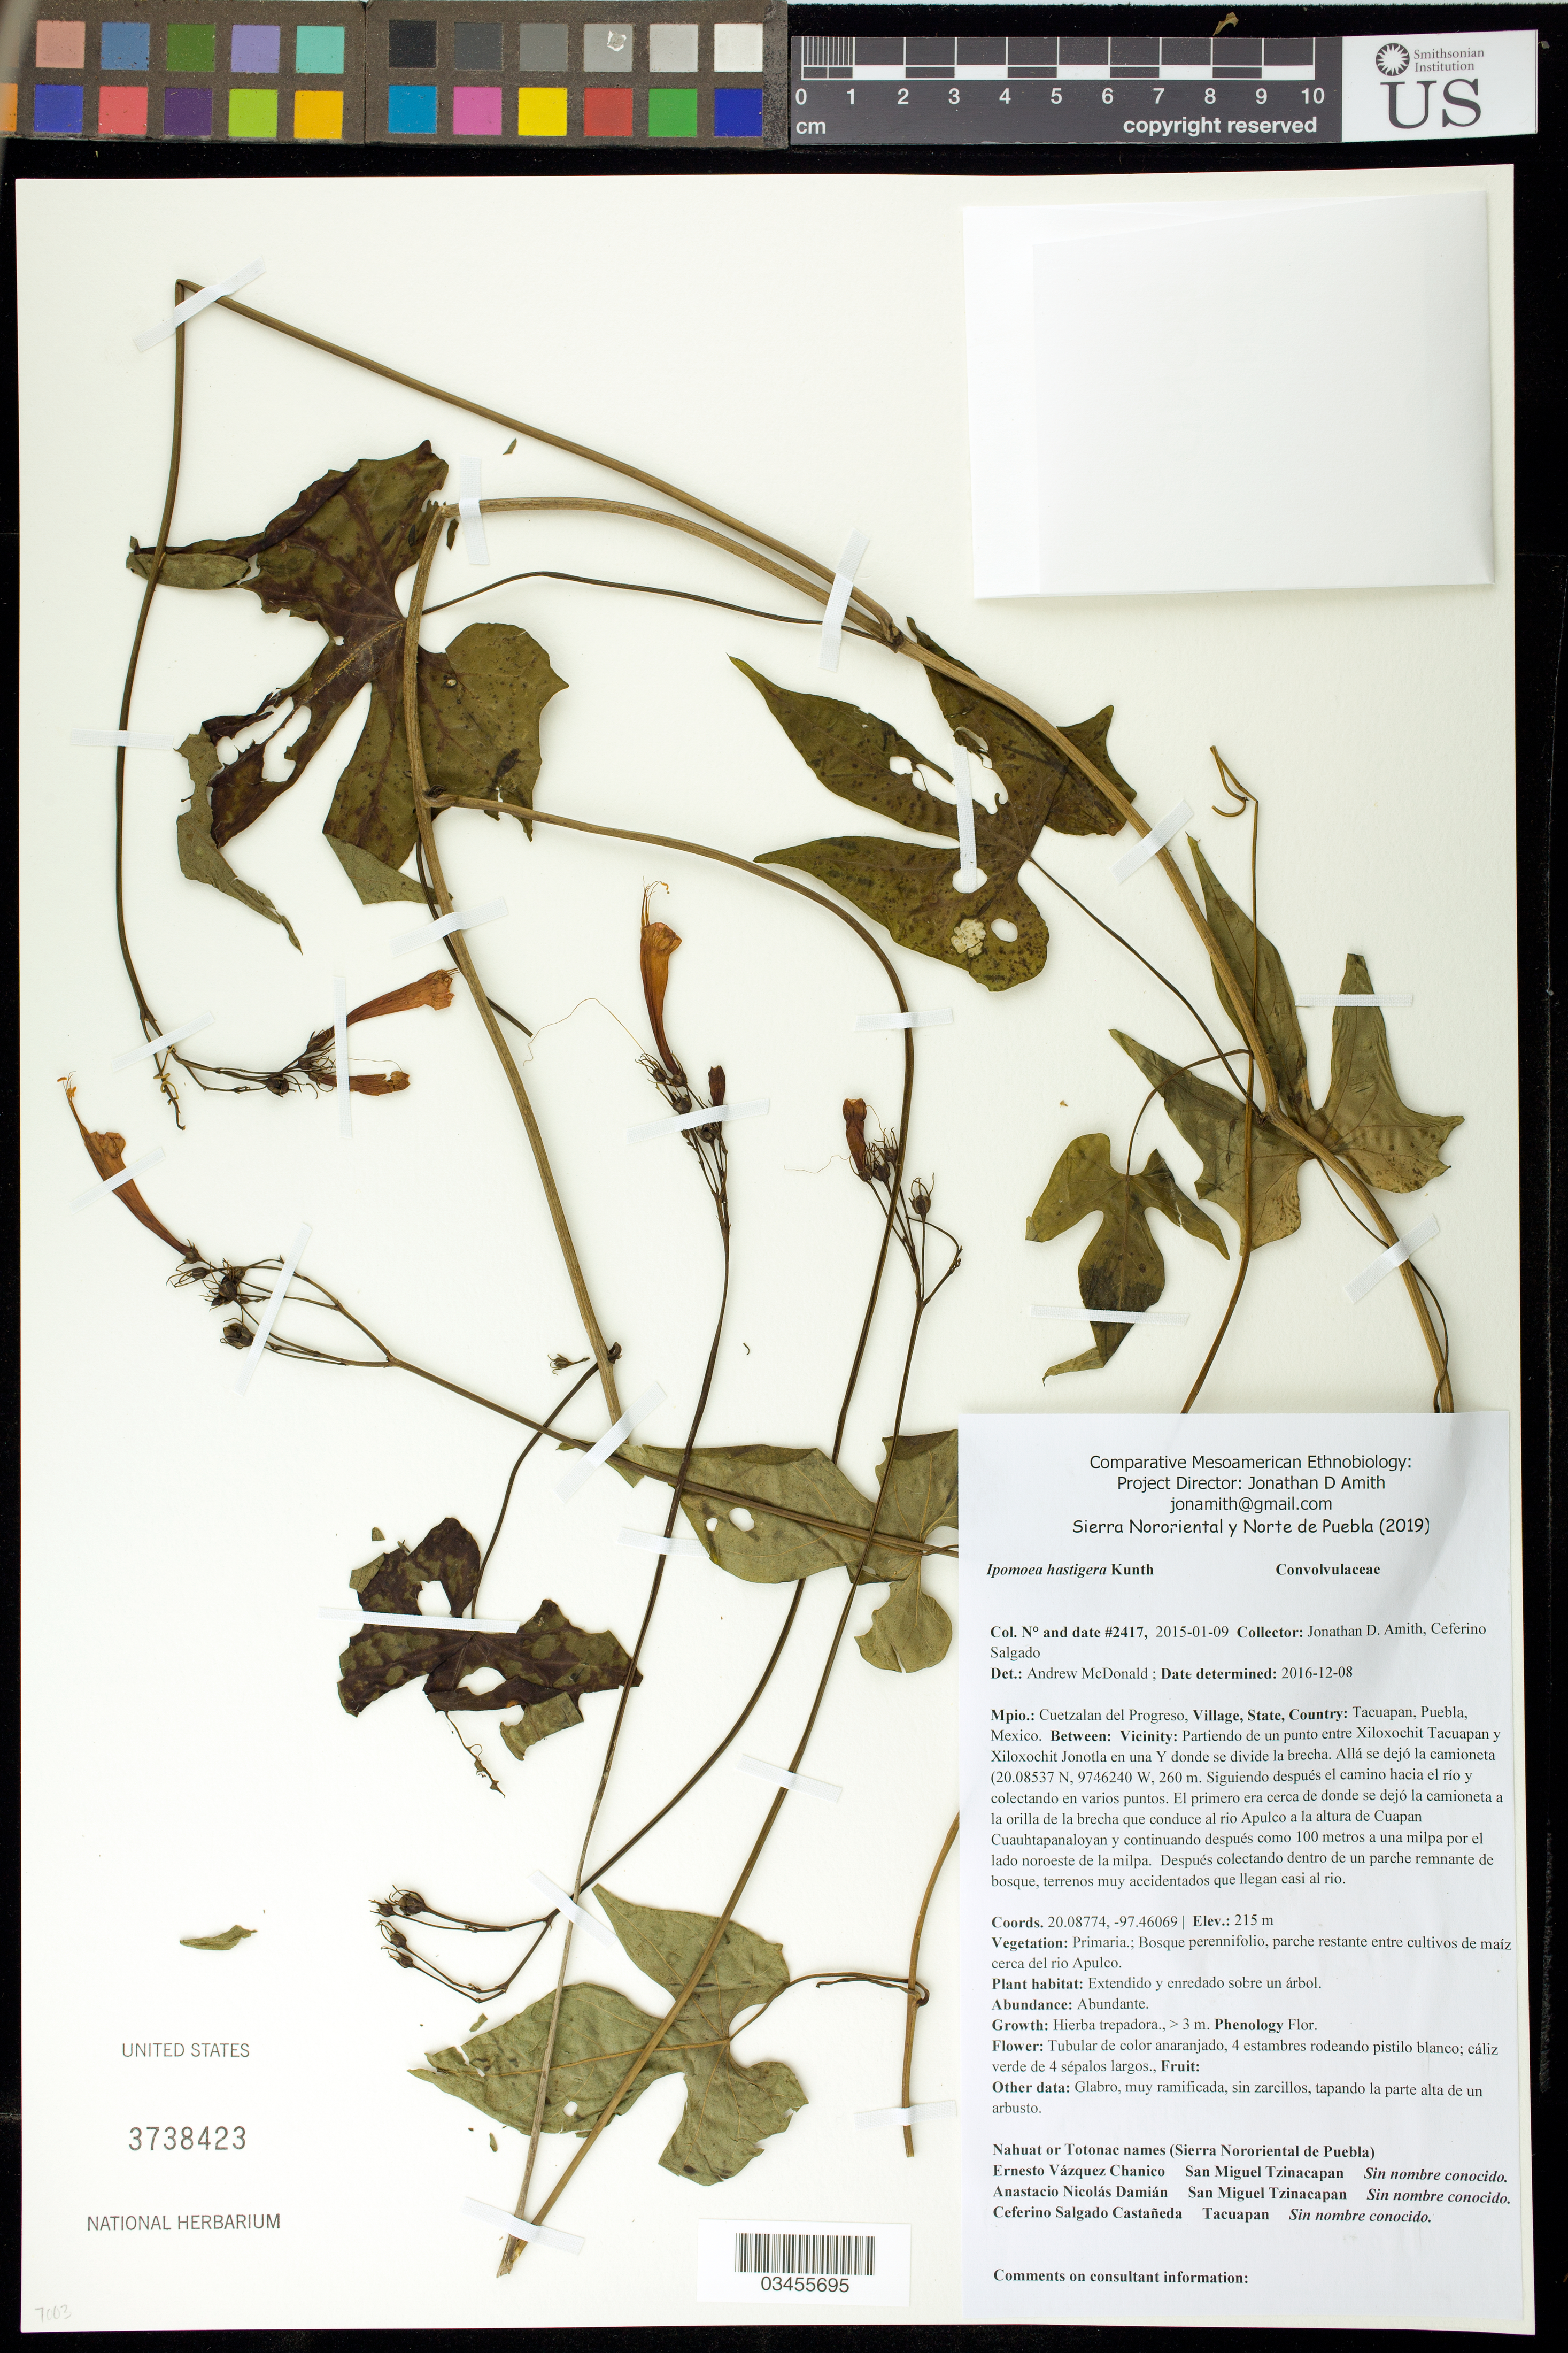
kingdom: Plantae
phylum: Tracheophyta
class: Magnoliopsida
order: Solanales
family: Convolvulaceae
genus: Ipomoea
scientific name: Ipomoea hastigera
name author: Kunth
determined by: McDonald, A.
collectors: J. D. Amith & C. Salgado Castañeda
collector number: JDA_02417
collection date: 2015-01-09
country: México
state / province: Puebla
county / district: Cuetzalan del Progreso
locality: PUEBLO: Tacuapan; LOCALIDAD EXACTA: Partiendo de un punto entre Xiloxochit Tacuapan y Xiloxochit Jonotla en una Y donde se divide la brecha. Siguiendo después el camino hacia el río y colectando en varios puntos. El primero era cerca de donde se dejó la c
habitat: VEGETACIÓN y HABITAT: Bosque perennifolio, parche restante entre cultivos de maíz cerca del río Apulco. | Extendido y enredado sobre un árbol.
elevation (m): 215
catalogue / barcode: US 3738423